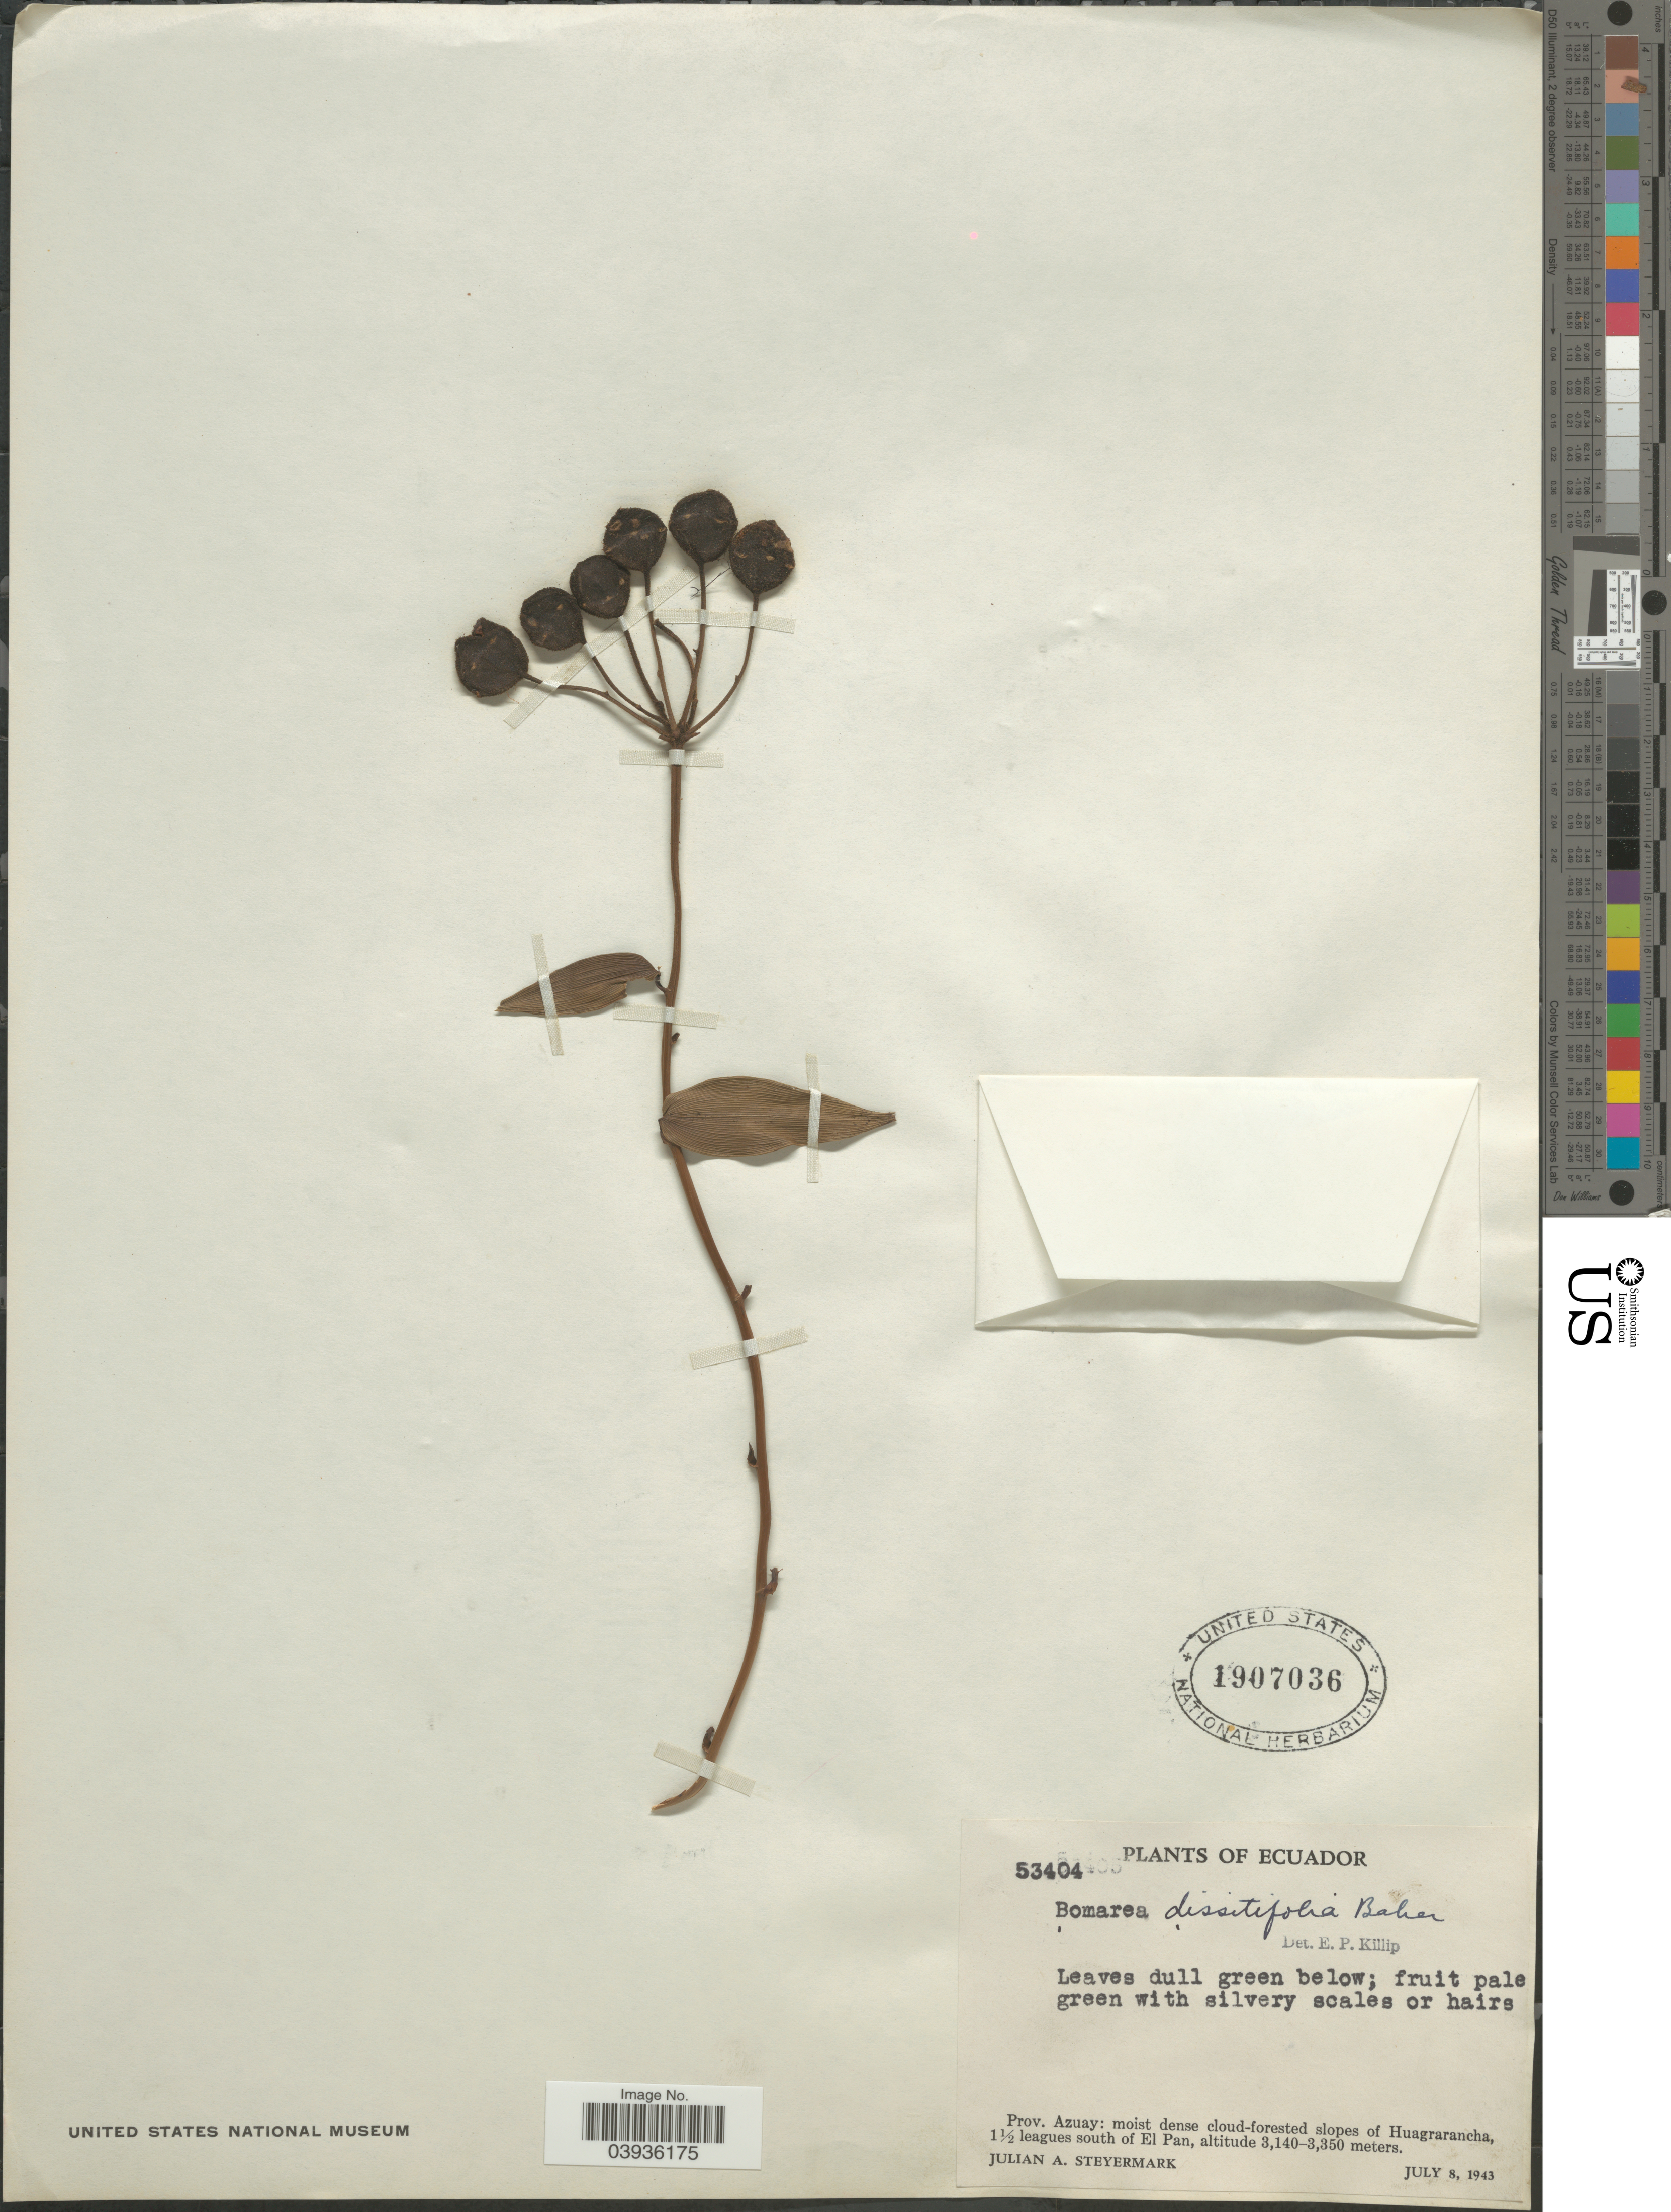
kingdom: Plantae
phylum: Tracheophyta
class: Liliopsida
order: Liliales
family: Alstroemeriaceae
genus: Bomarea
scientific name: Bomarea dissitifolia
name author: Baker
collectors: J. Steyermark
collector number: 53404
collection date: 1943-07-08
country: Ecuador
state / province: Azuay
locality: Moist dense cloud-forested slopes of Huagrarancha, 1½ leagues south of El Pan.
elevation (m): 3140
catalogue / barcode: US 1907036